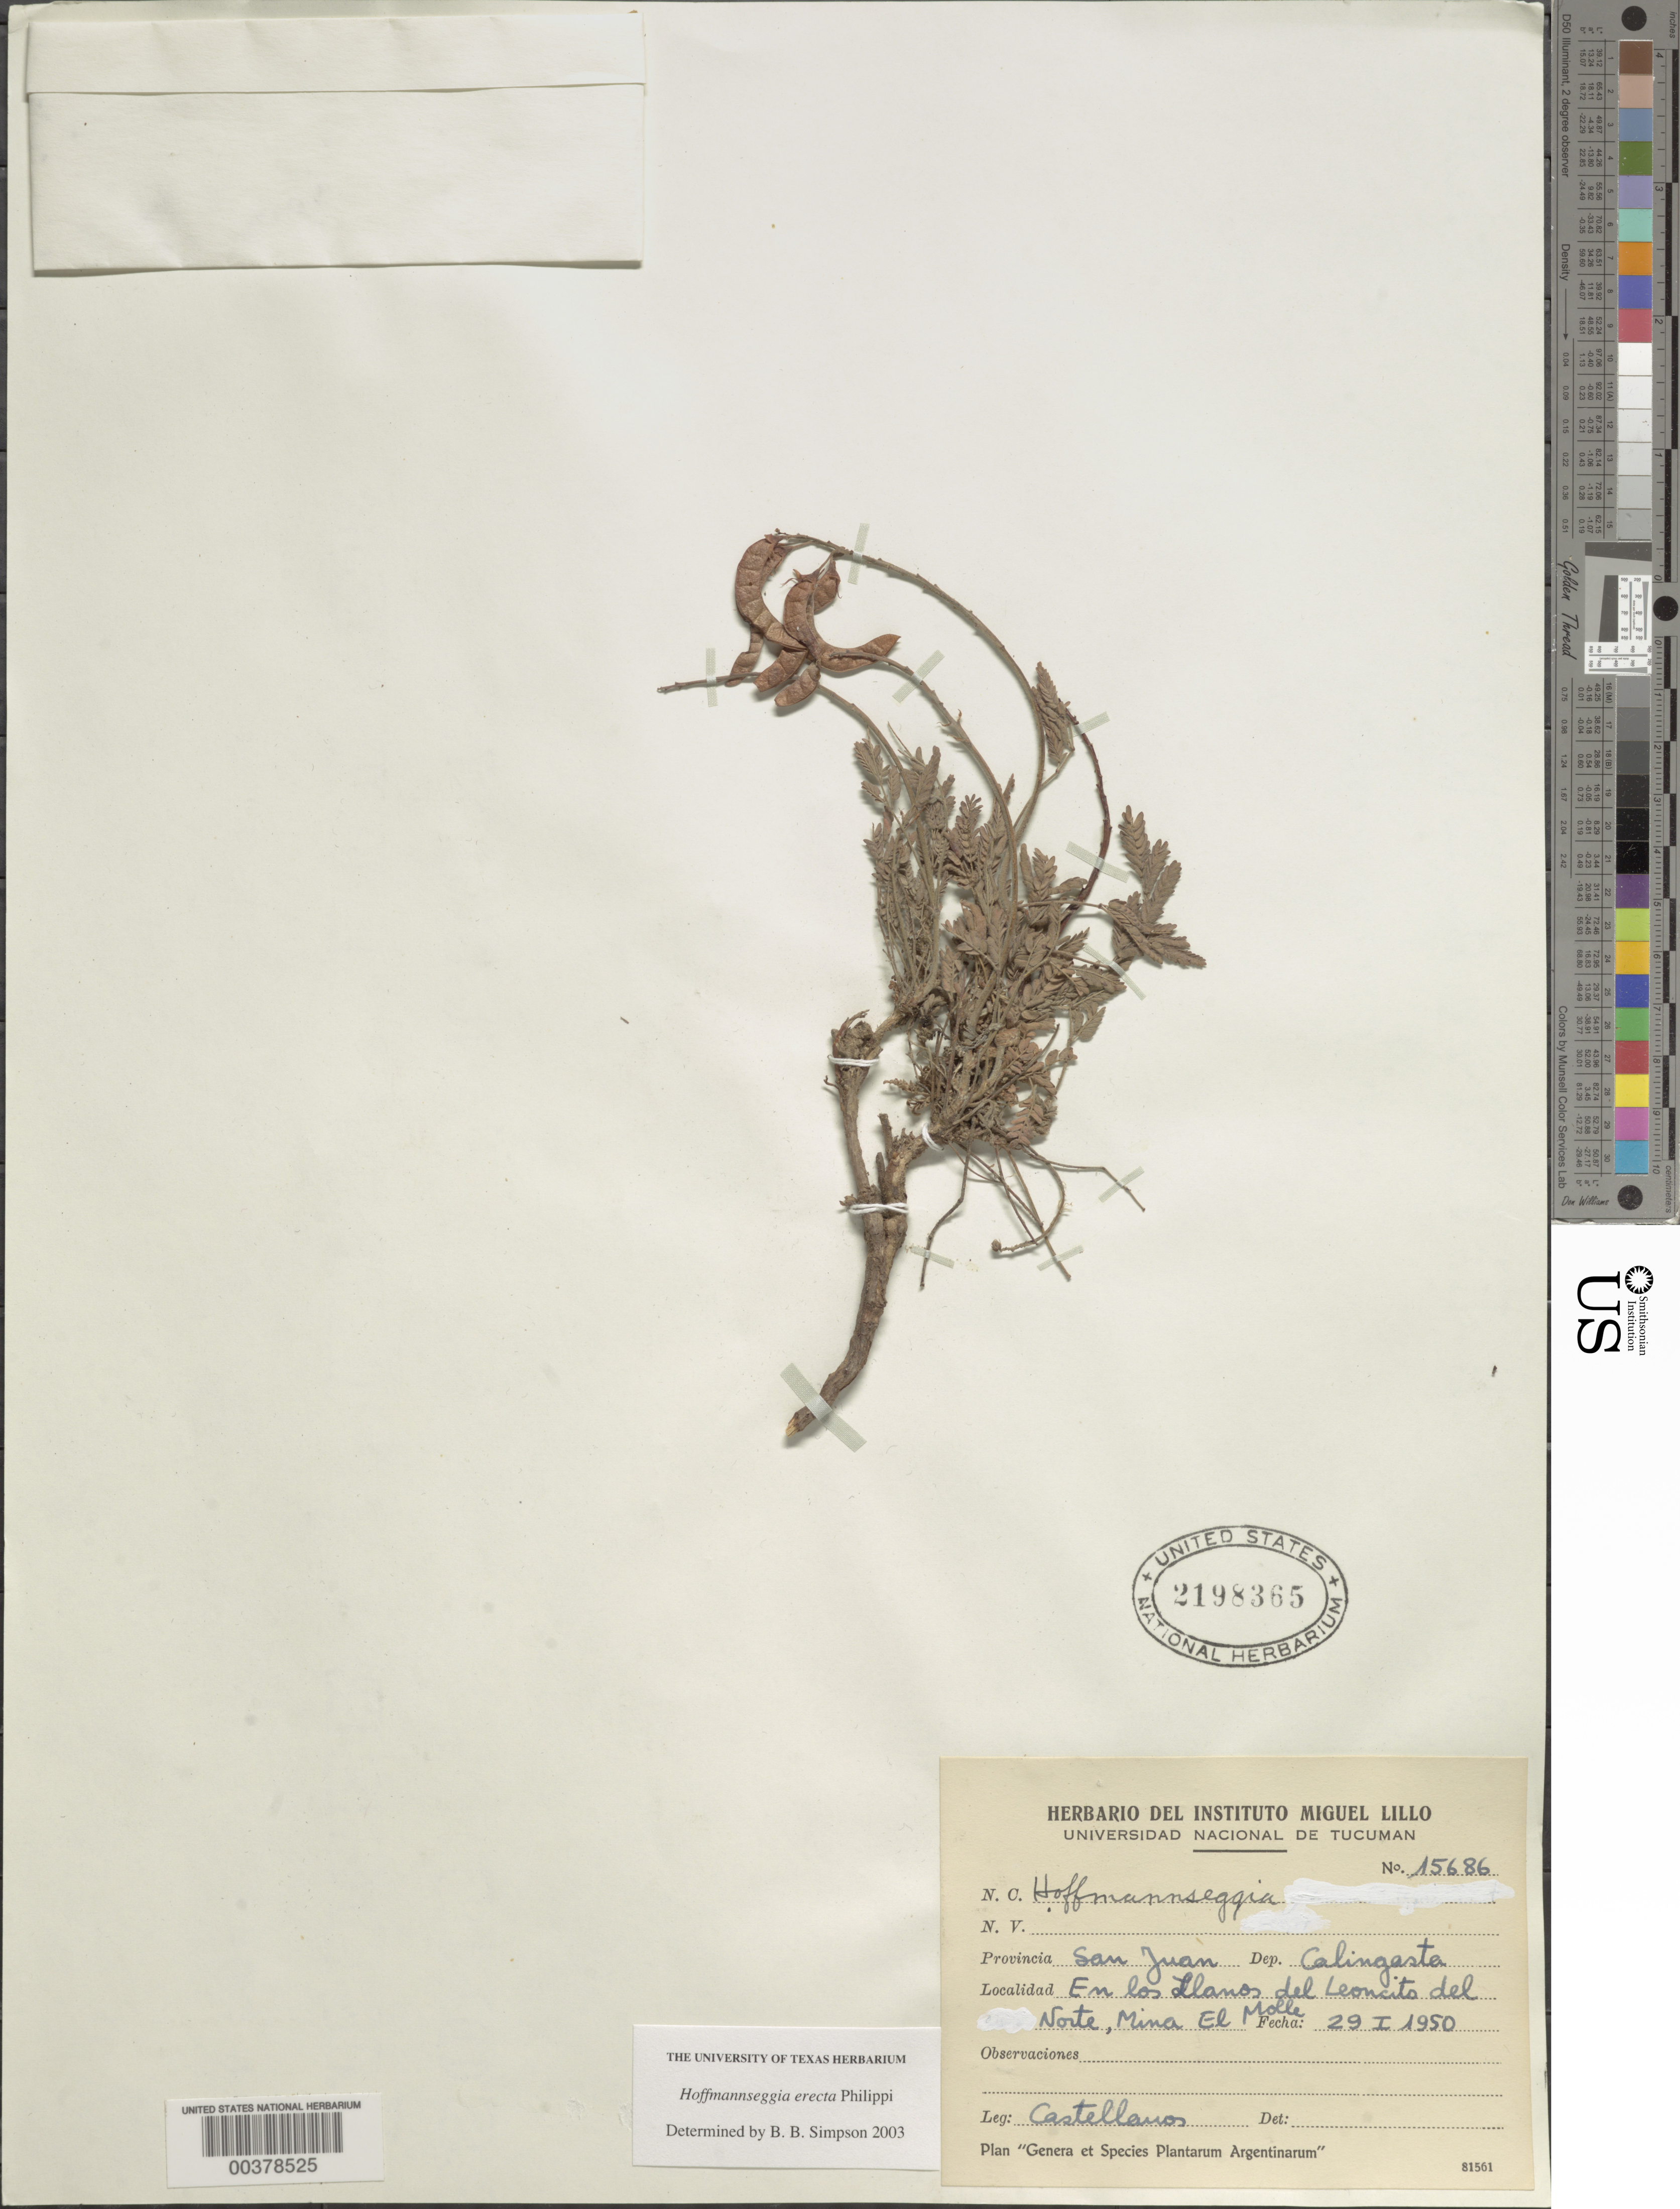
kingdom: Plantae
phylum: Tracheophyta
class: Magnoliopsida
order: Fabales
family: Fabaceae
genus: Hoffmannseggia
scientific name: Hoffmannseggia erecta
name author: Phil.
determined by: Simpson, B. B., (TEX), University of Texas at Austin (UNITED STATES)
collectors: A. Castellanos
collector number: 15686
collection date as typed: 29 Jan 1950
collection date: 1950-01-29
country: Argentina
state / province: San Juan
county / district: Calingasta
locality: En los Llanos del Leoncito del Norte, Mina el Molle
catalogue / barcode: US 2198365